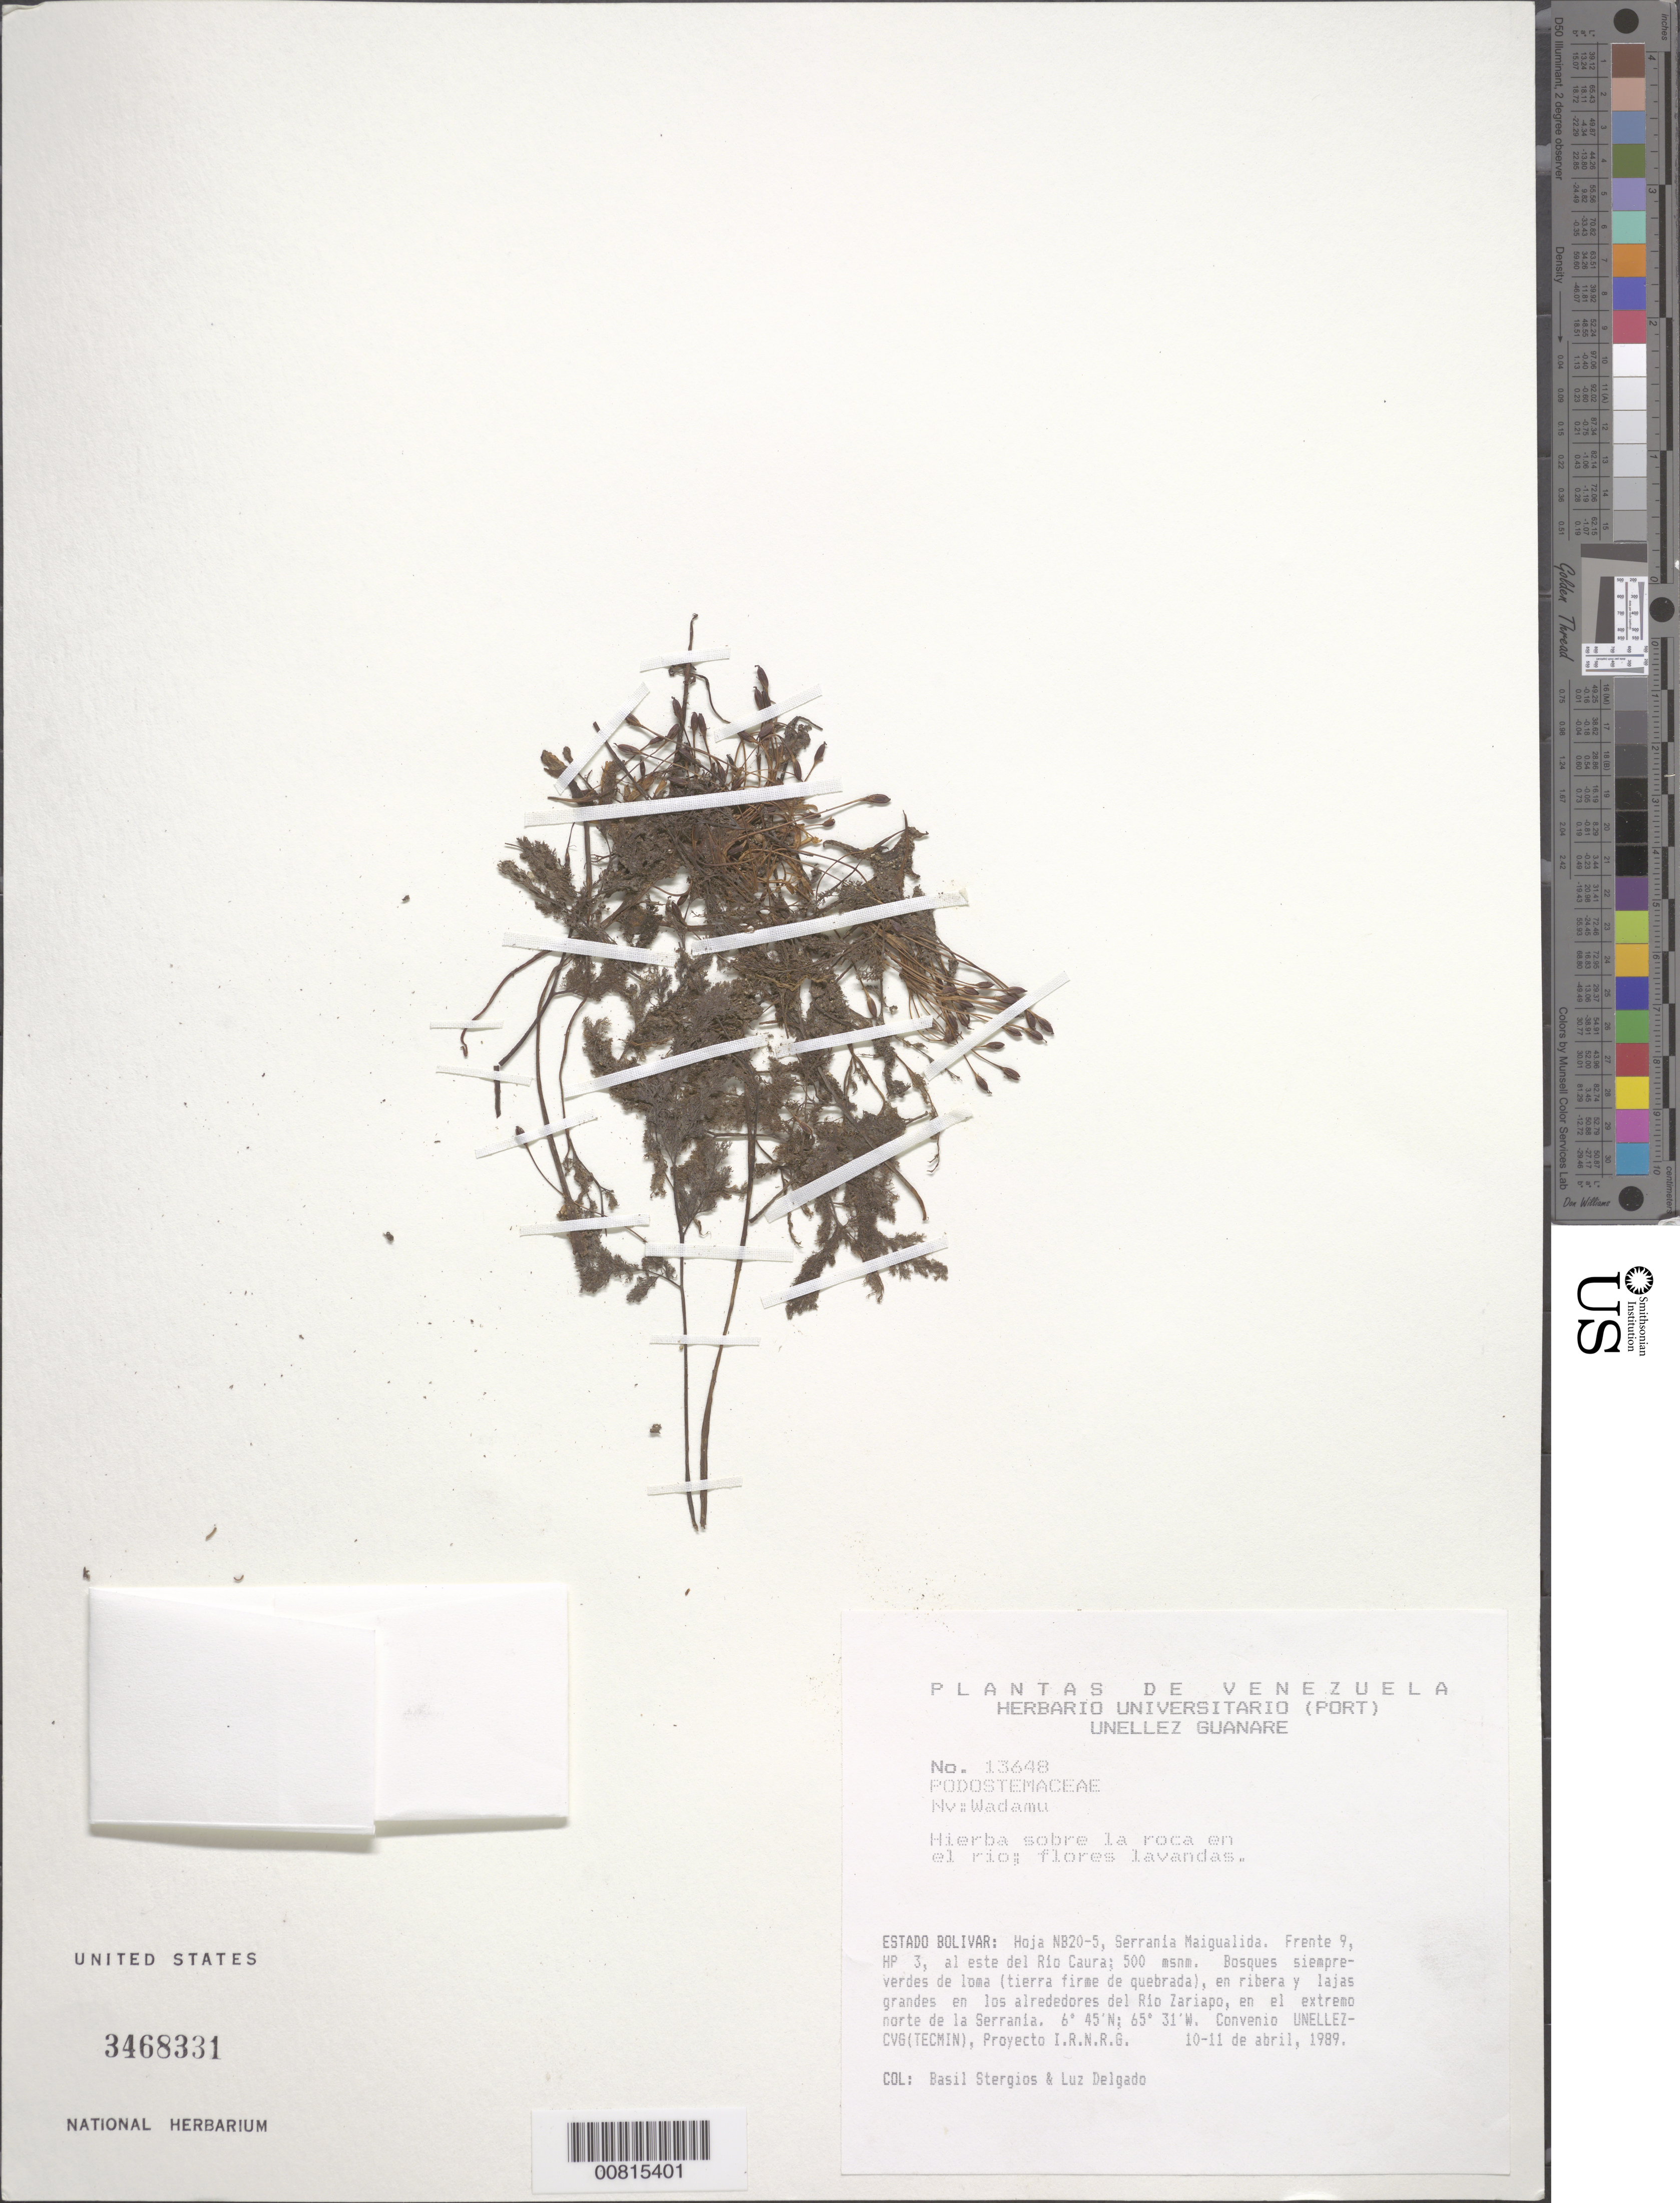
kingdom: Plantae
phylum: Tracheophyta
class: Magnoliopsida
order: Malpighiales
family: Podostemaceae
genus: Rhyncholacis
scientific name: Rhyncholacis applanata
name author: K.I. Goebel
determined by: Berry, P. E., (WIS), University of Wisconsin - Madison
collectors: B. G. Stergios & L. Delgado V.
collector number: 13648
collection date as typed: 10-Apr-89 to 11-Apr-89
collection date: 1989-04-10/1989-04-11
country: Venezuela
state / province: Bolívar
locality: Serrania Maigualida, E del río Caura, alrededores del río Zariapo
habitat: Bosques siempre-verdes de loma (tierra firme de quebrada), en ribera y lajas grandes en los alrededores del río; sobre roca en río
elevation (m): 500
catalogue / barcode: US 3468331